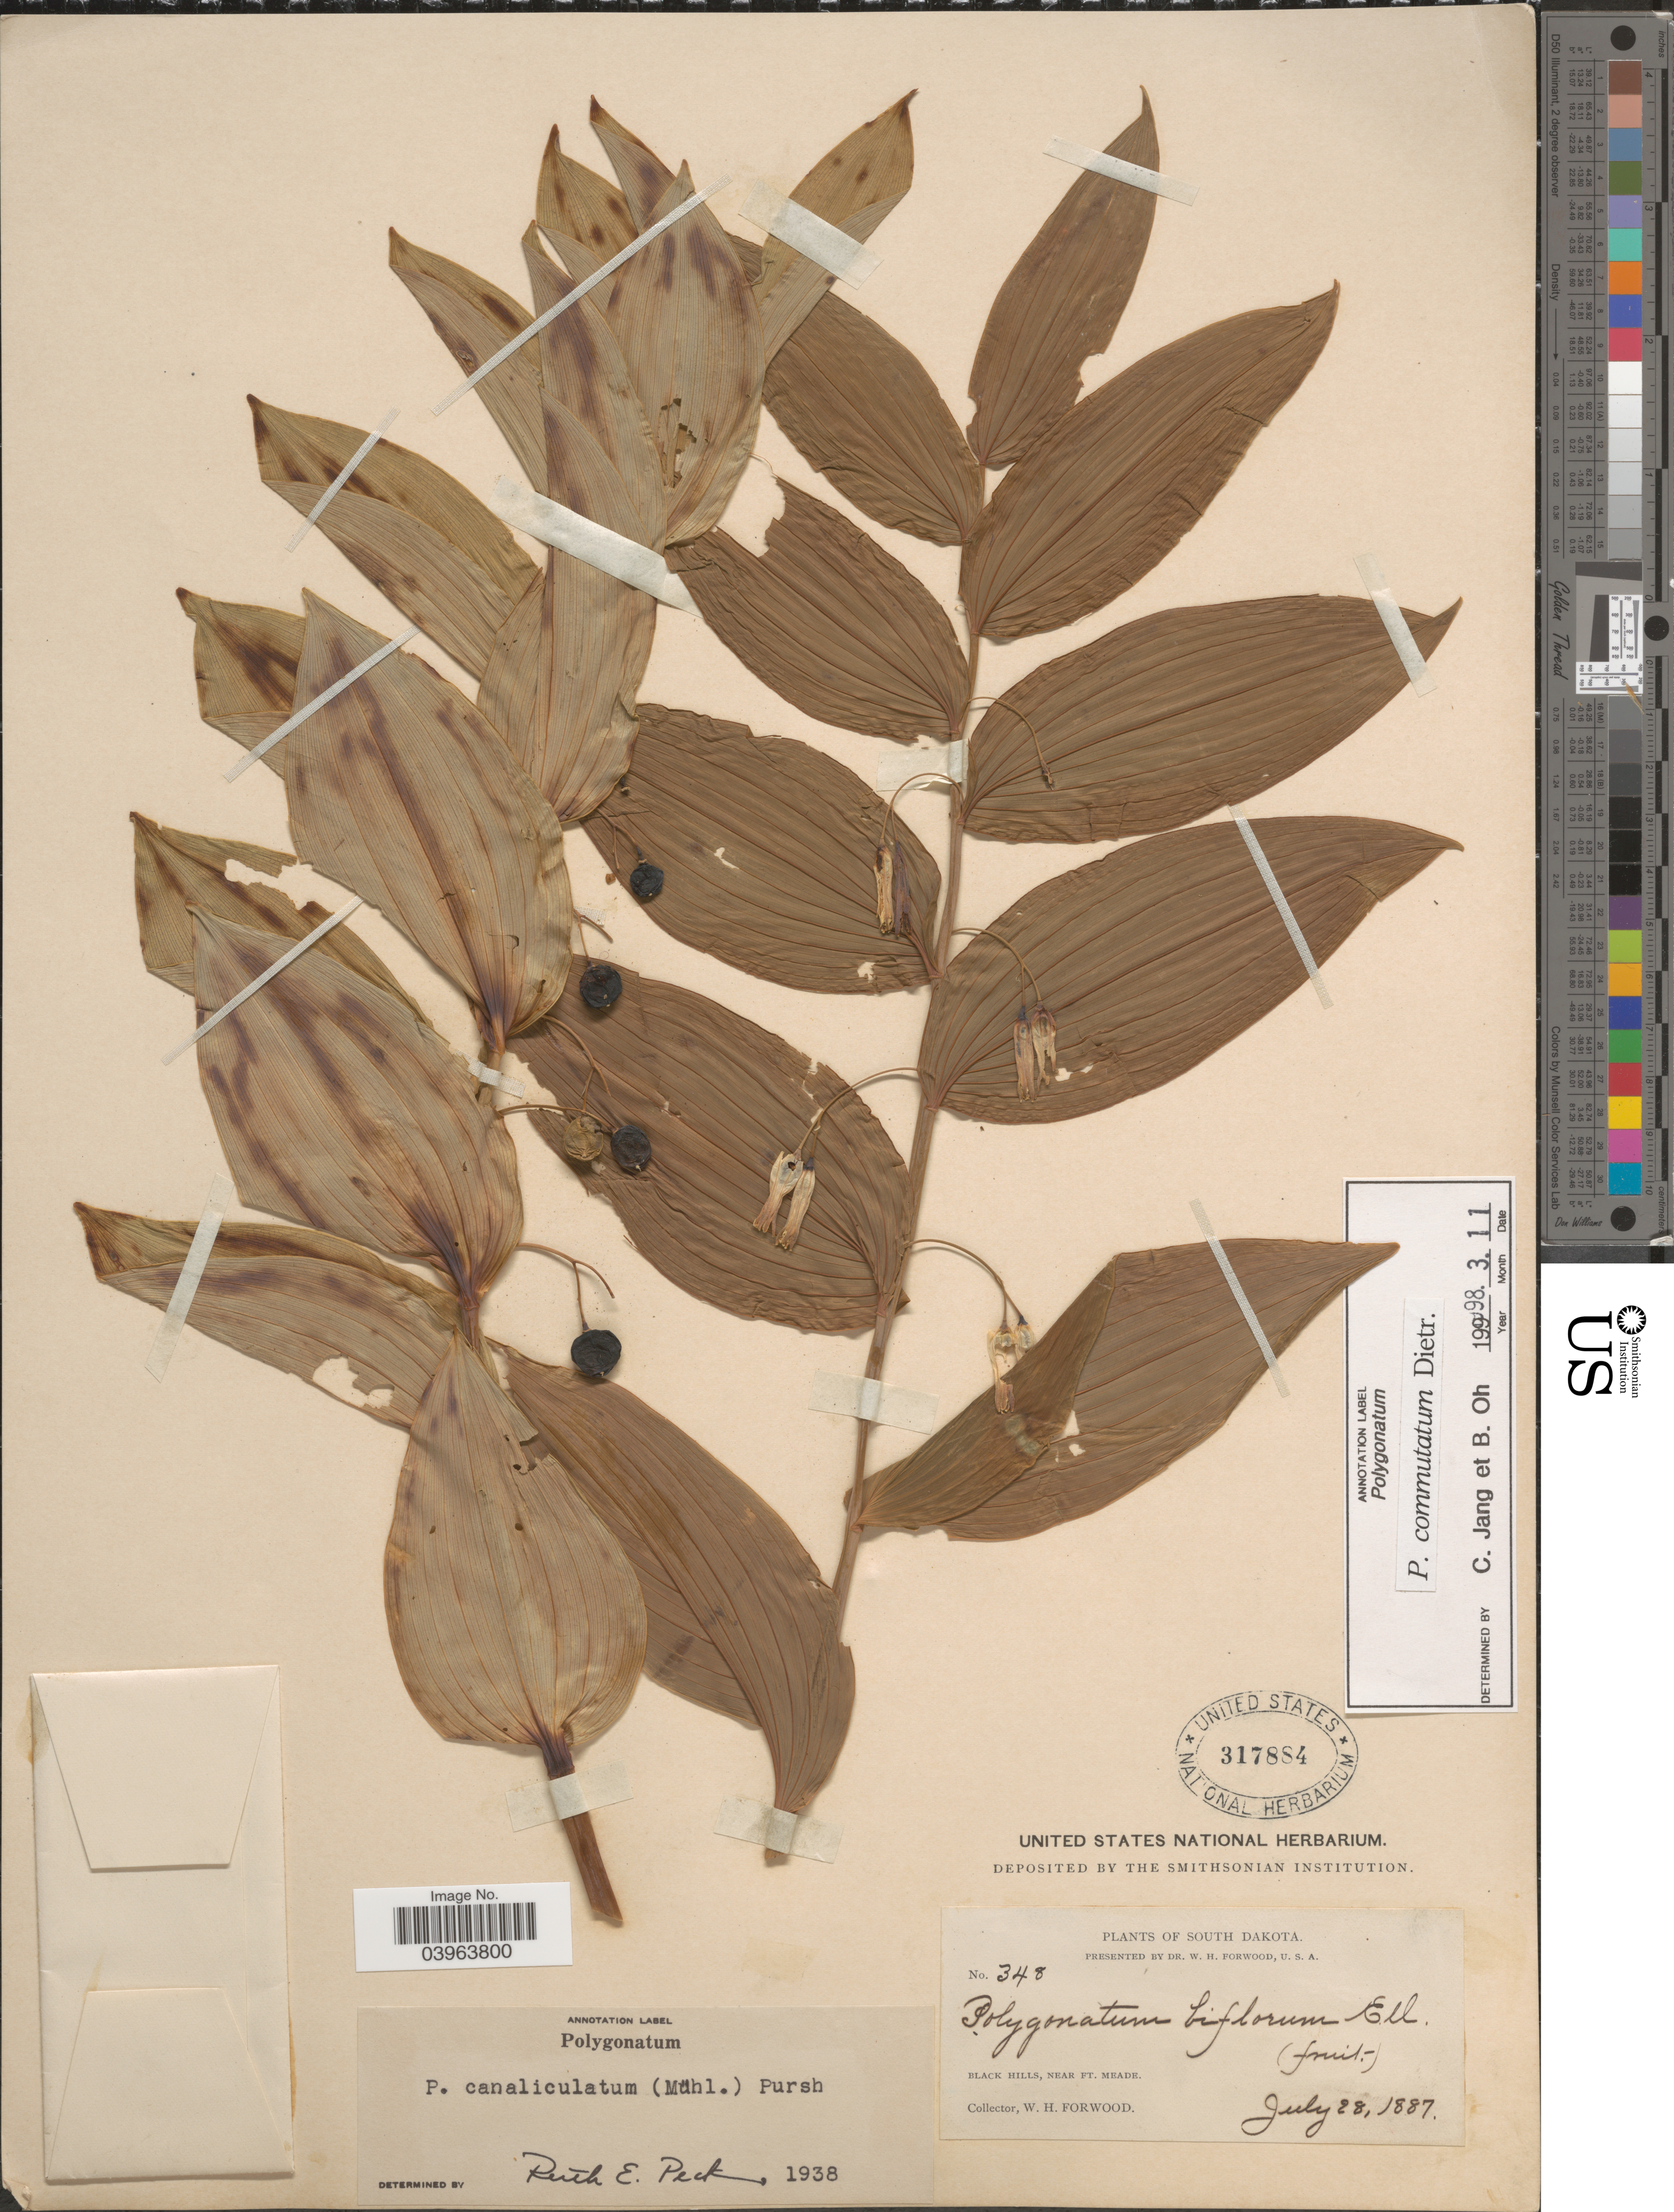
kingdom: Plantae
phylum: Tracheophyta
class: Liliopsida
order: Asparagales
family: Asparagaceae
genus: Polygonatum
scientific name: Polygonatum commutatum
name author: (Schult. f.) A. Dietr.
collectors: W. Forwood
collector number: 348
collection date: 1887-07-28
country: United States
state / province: South Dakota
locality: Black Hills, near Ft. Meade.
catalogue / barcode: US 317884